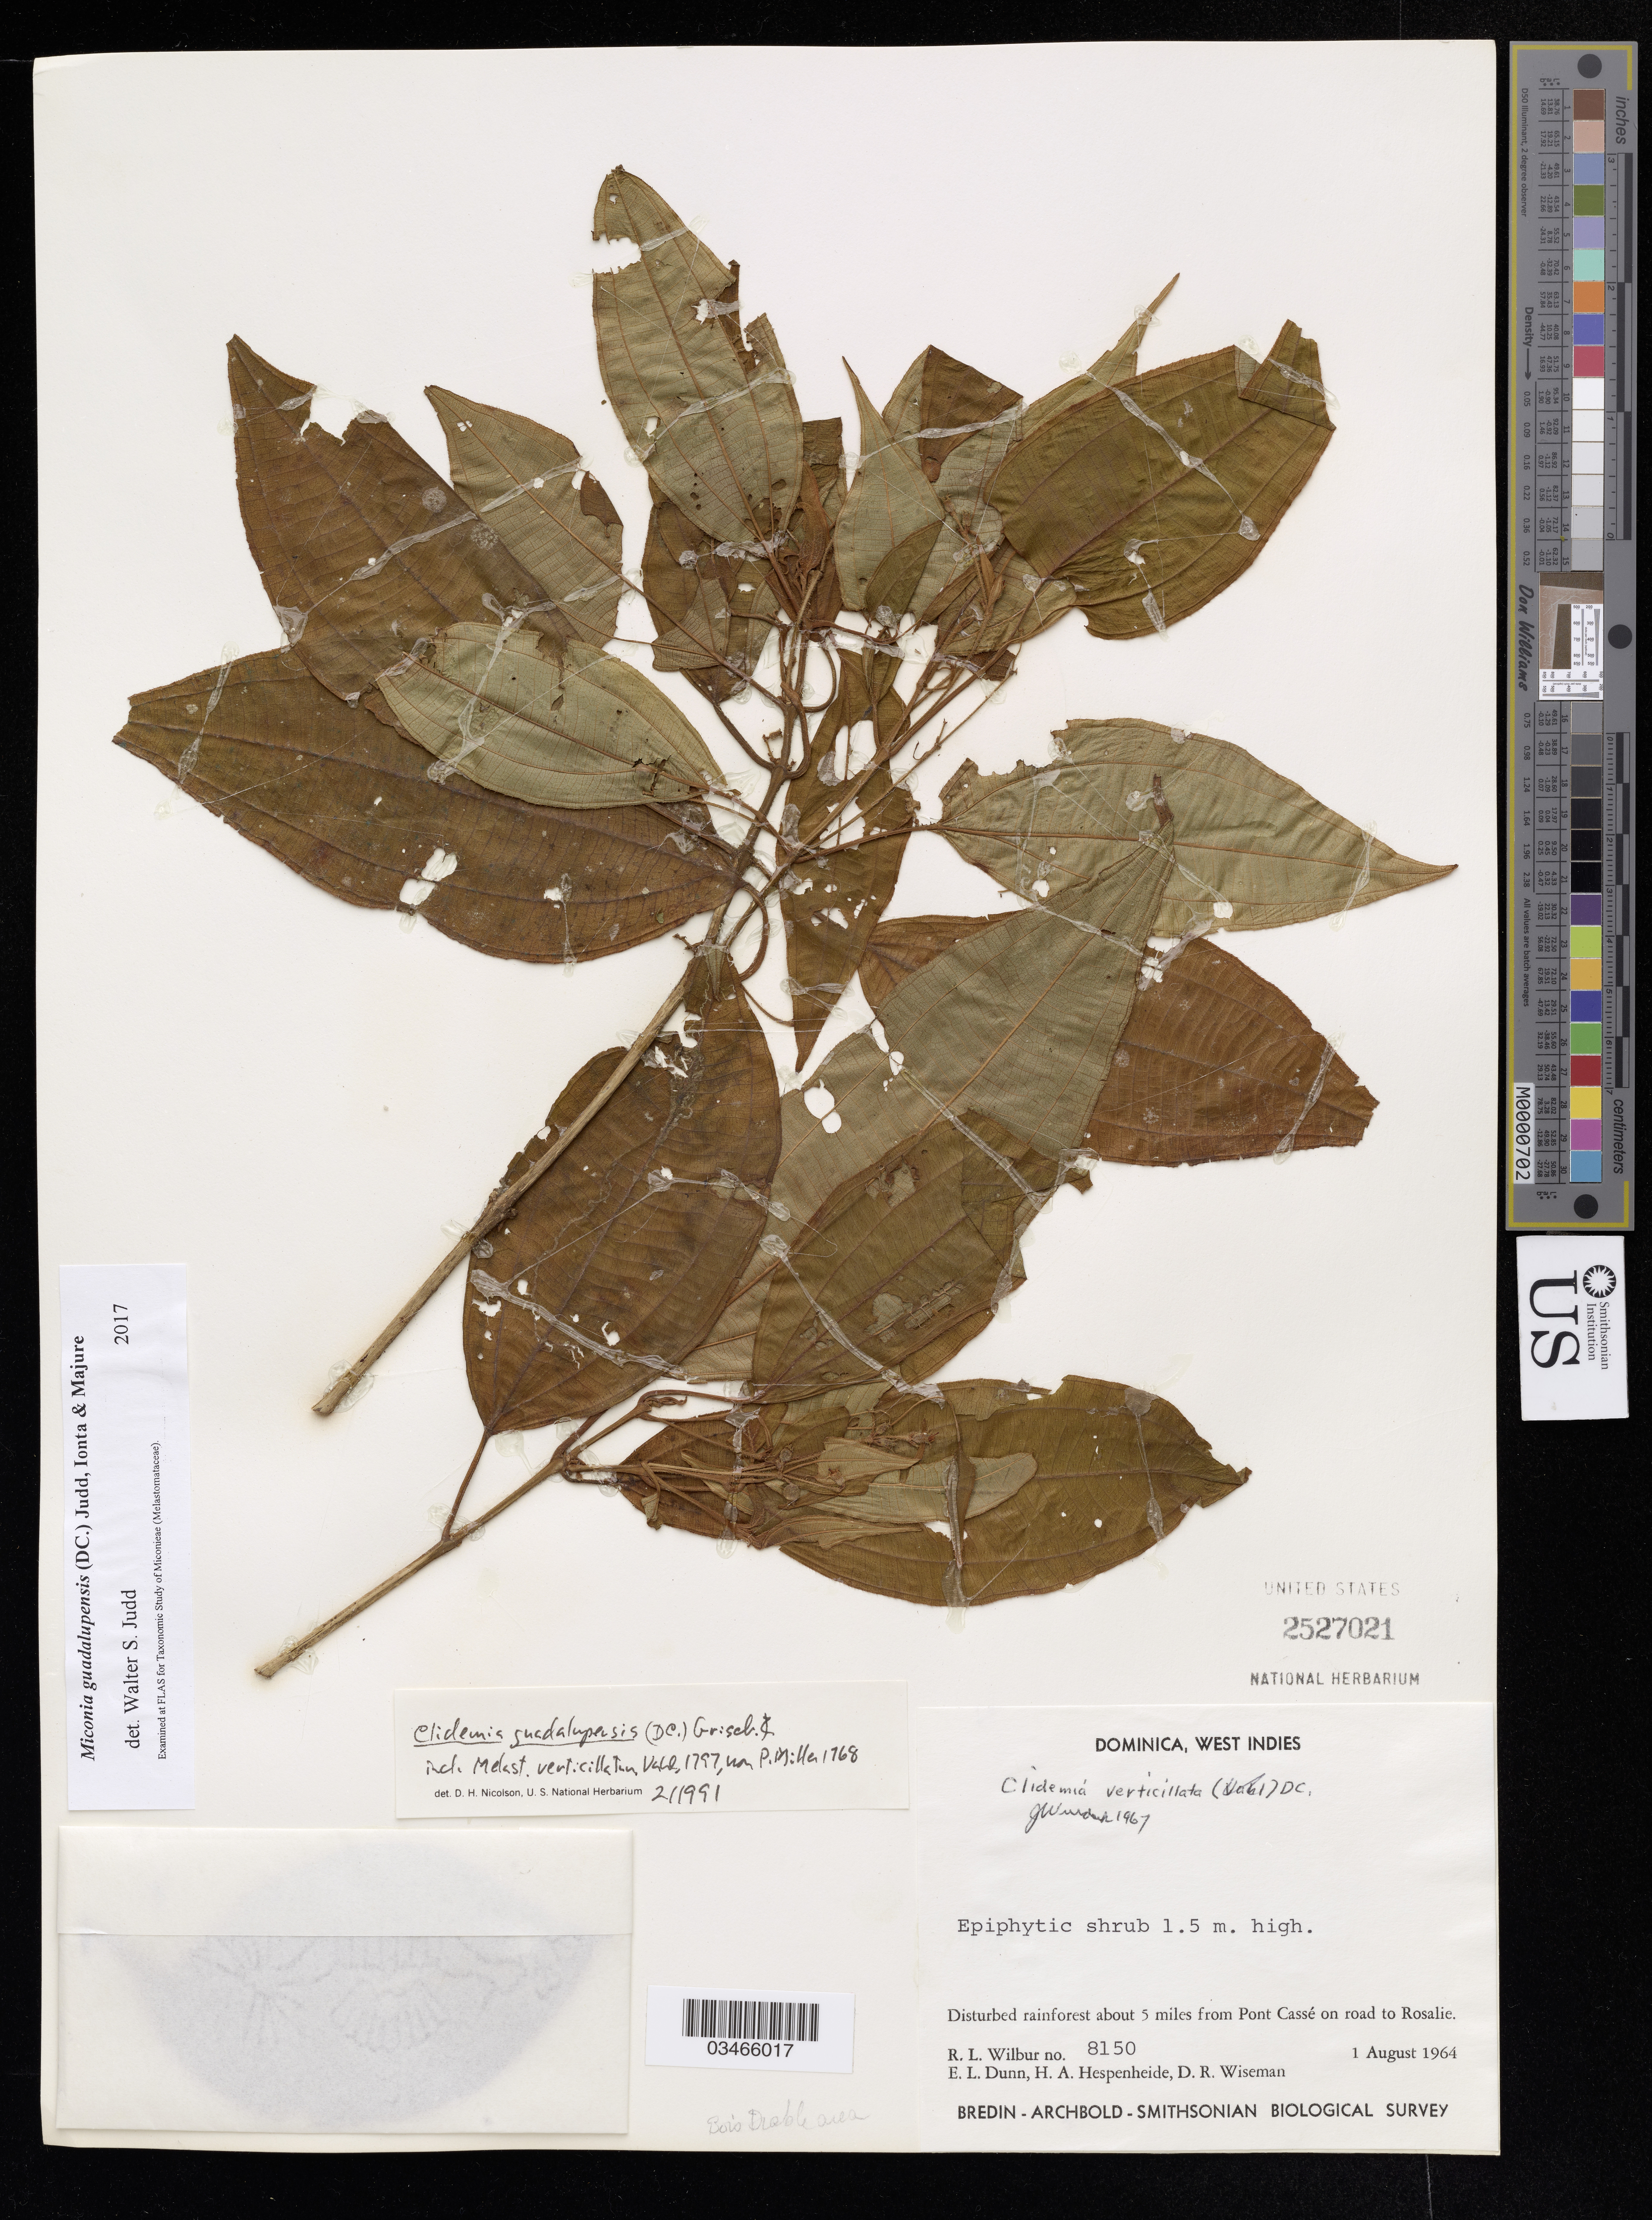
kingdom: Plantae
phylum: Tracheophyta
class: Magnoliopsida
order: Myrtales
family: Melastomataceae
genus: Miconia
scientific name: Miconia guadalupensis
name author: (DC.) Judd et al.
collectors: R. L. Wilbur, E. Dunn, H. A. Hespenheide & D. R. Wiseman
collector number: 8150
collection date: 1964-08-01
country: Dominica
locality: About 5 miles Pont Cassé on road to Rosalie.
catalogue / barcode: US 2527021